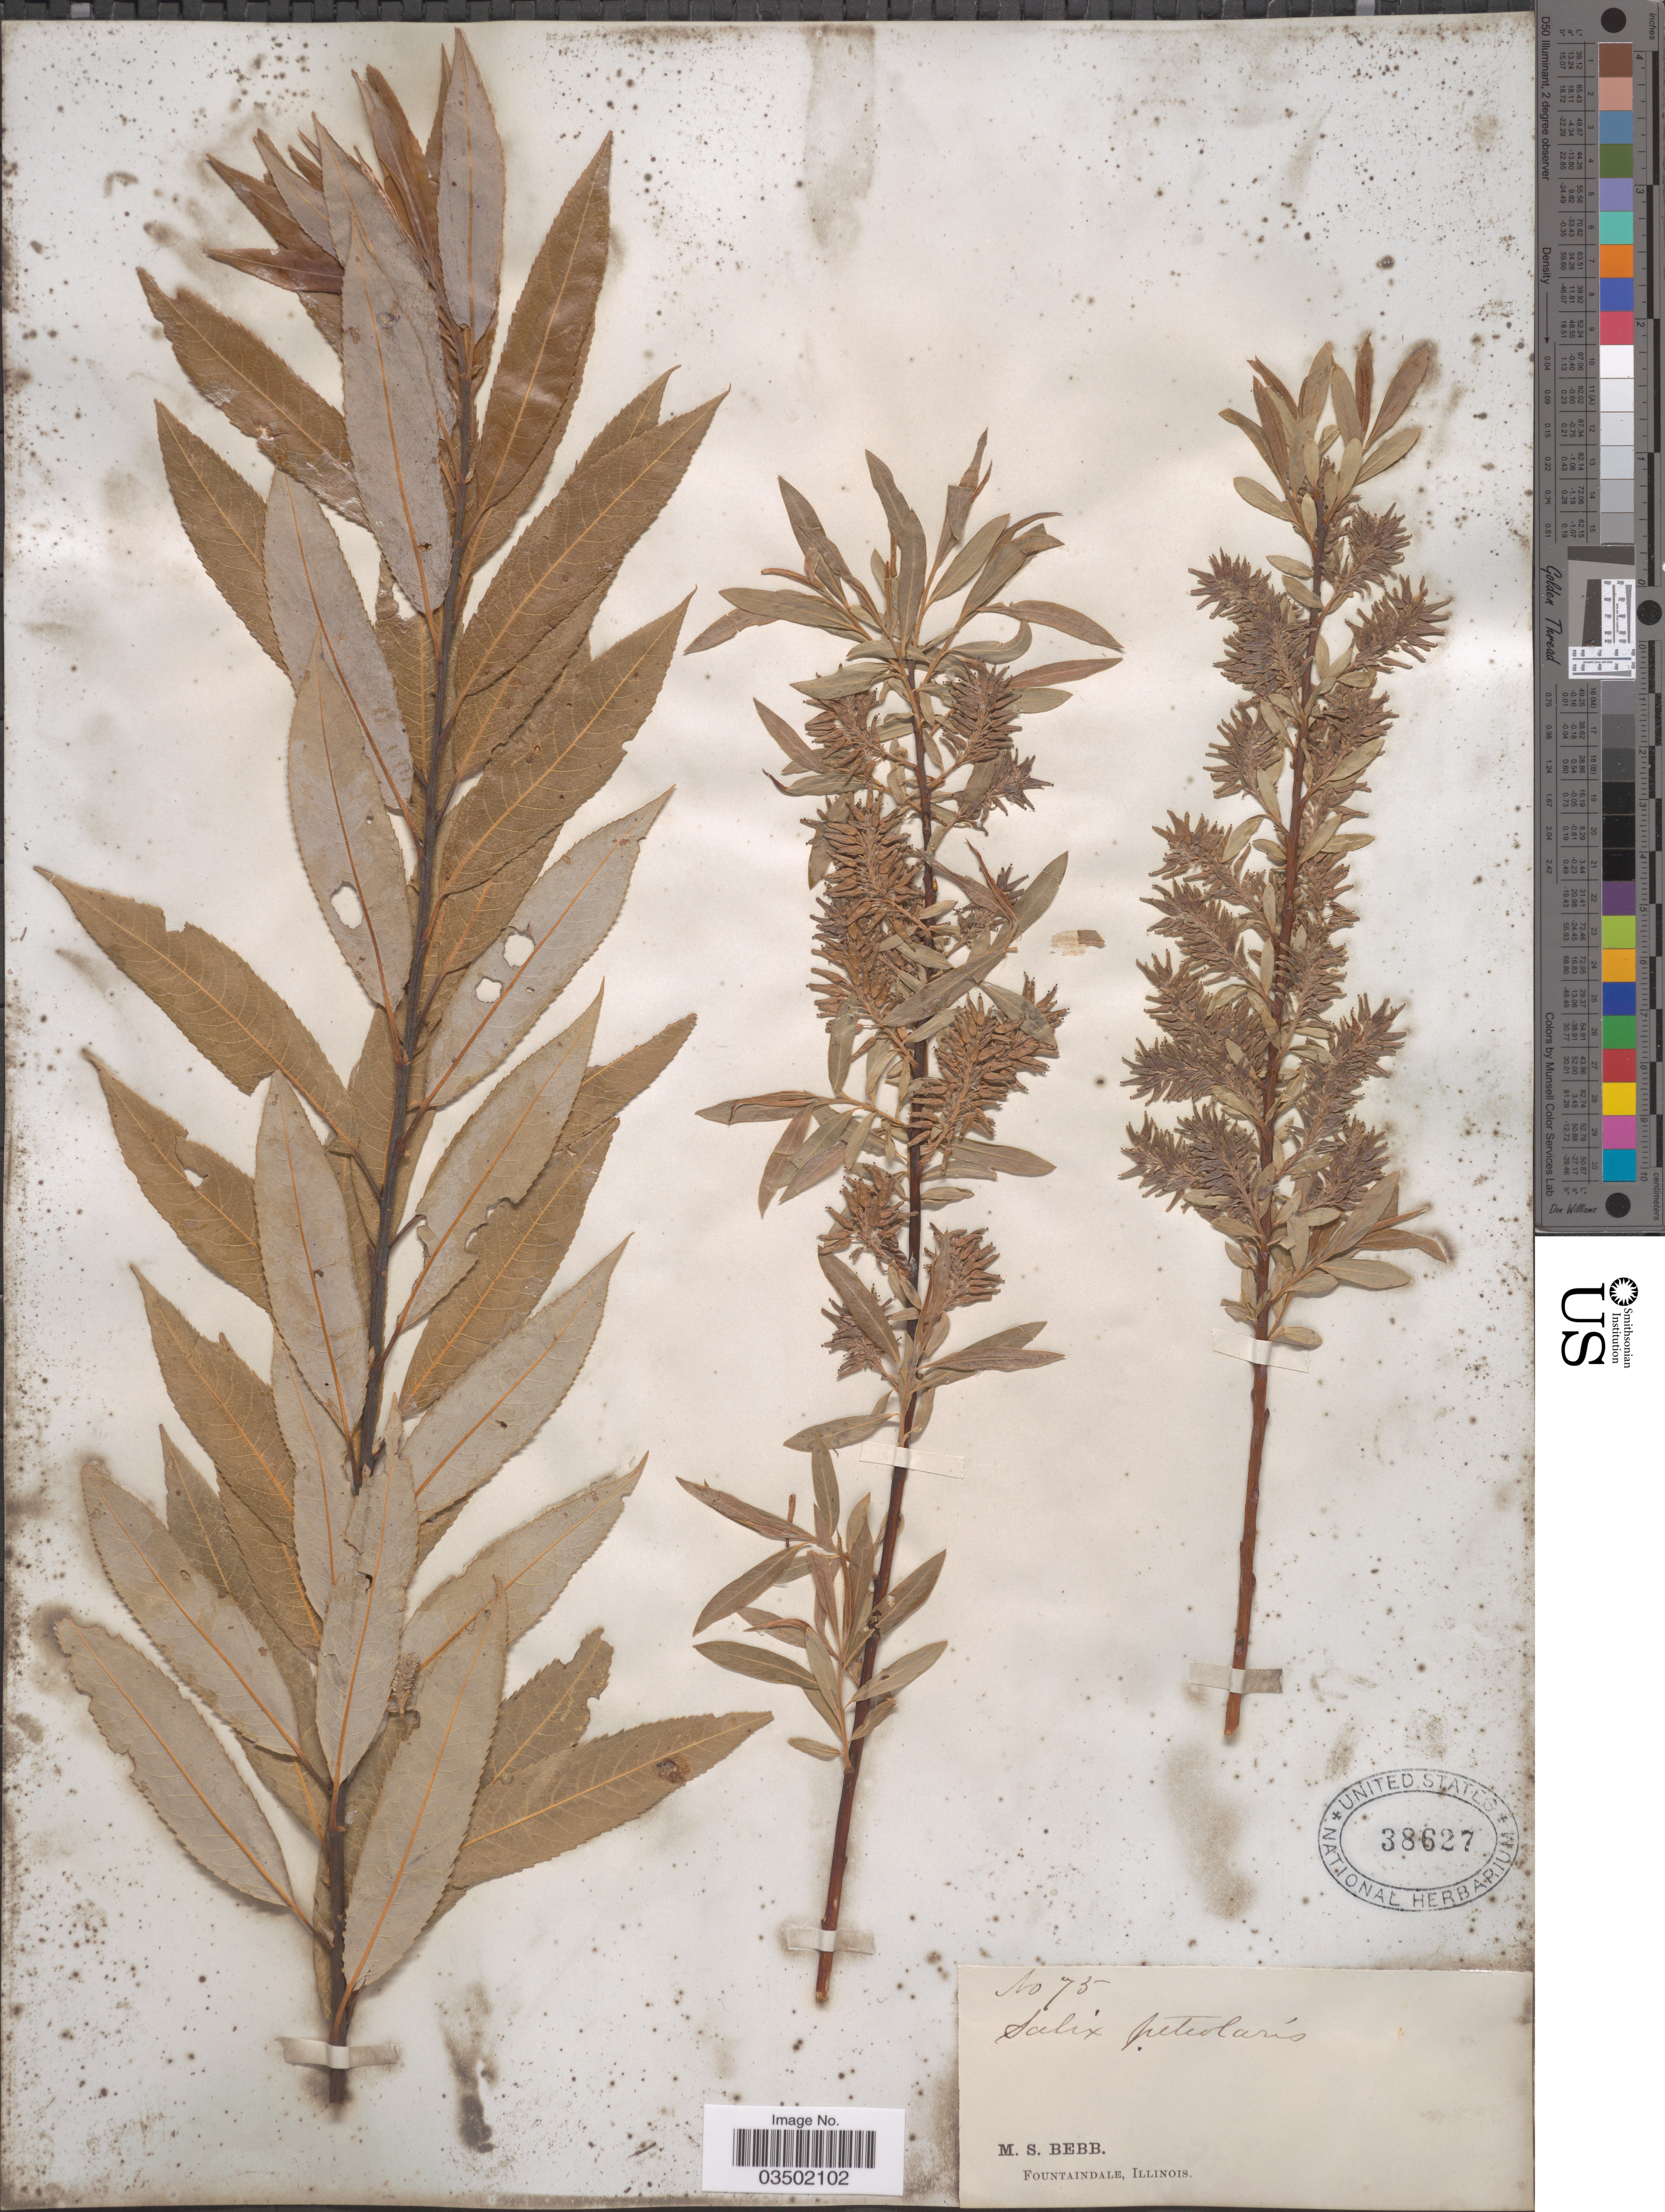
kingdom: Plantae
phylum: Tracheophyta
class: Magnoliopsida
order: Malpighiales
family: Salicaceae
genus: Salix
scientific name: Salix petiolaris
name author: Sm.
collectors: M. Bebb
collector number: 75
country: United States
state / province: Illinois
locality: Fountaindale [unsure placement]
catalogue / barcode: US 38627